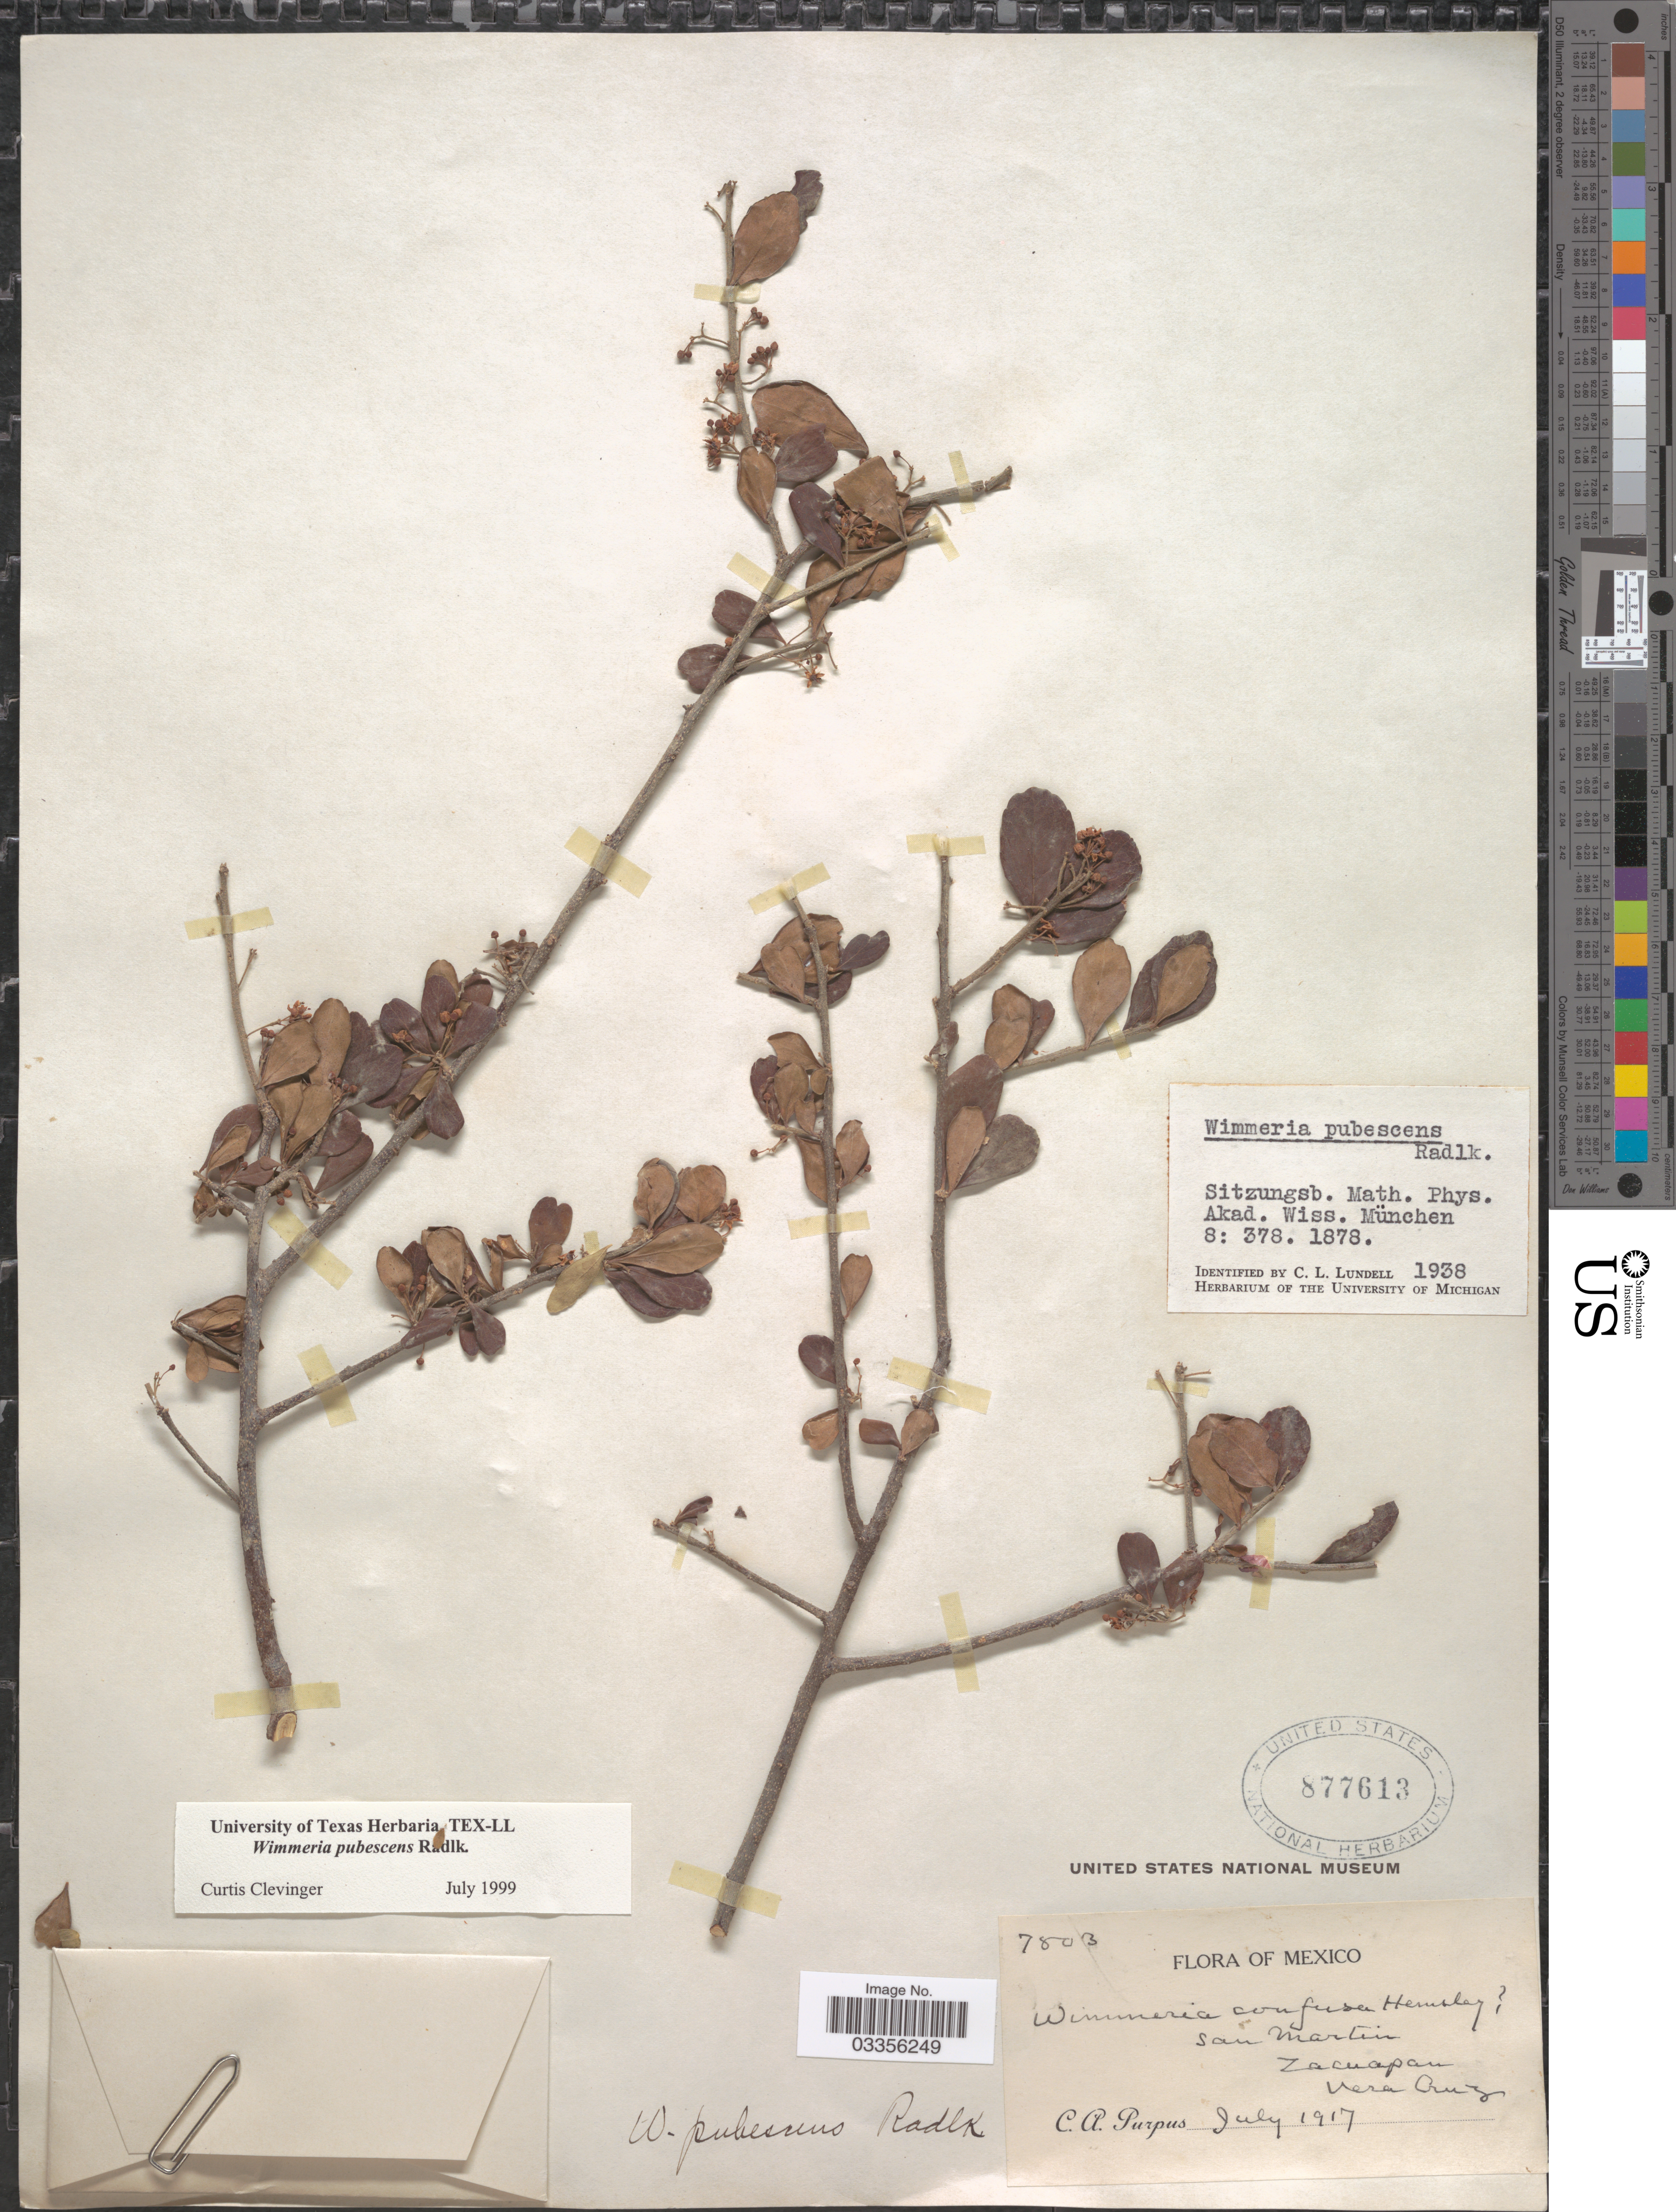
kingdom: Plantae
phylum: Tracheophyta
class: Magnoliopsida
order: Celastrales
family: Celastraceae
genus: Wimmeria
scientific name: Wimmeria pubescens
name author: Radlk.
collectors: C. A. Purpus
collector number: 7803*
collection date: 1917-07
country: Mexico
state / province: Veracruz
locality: San Martin, Zacuapan, Vera Cruz.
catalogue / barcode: US 877613